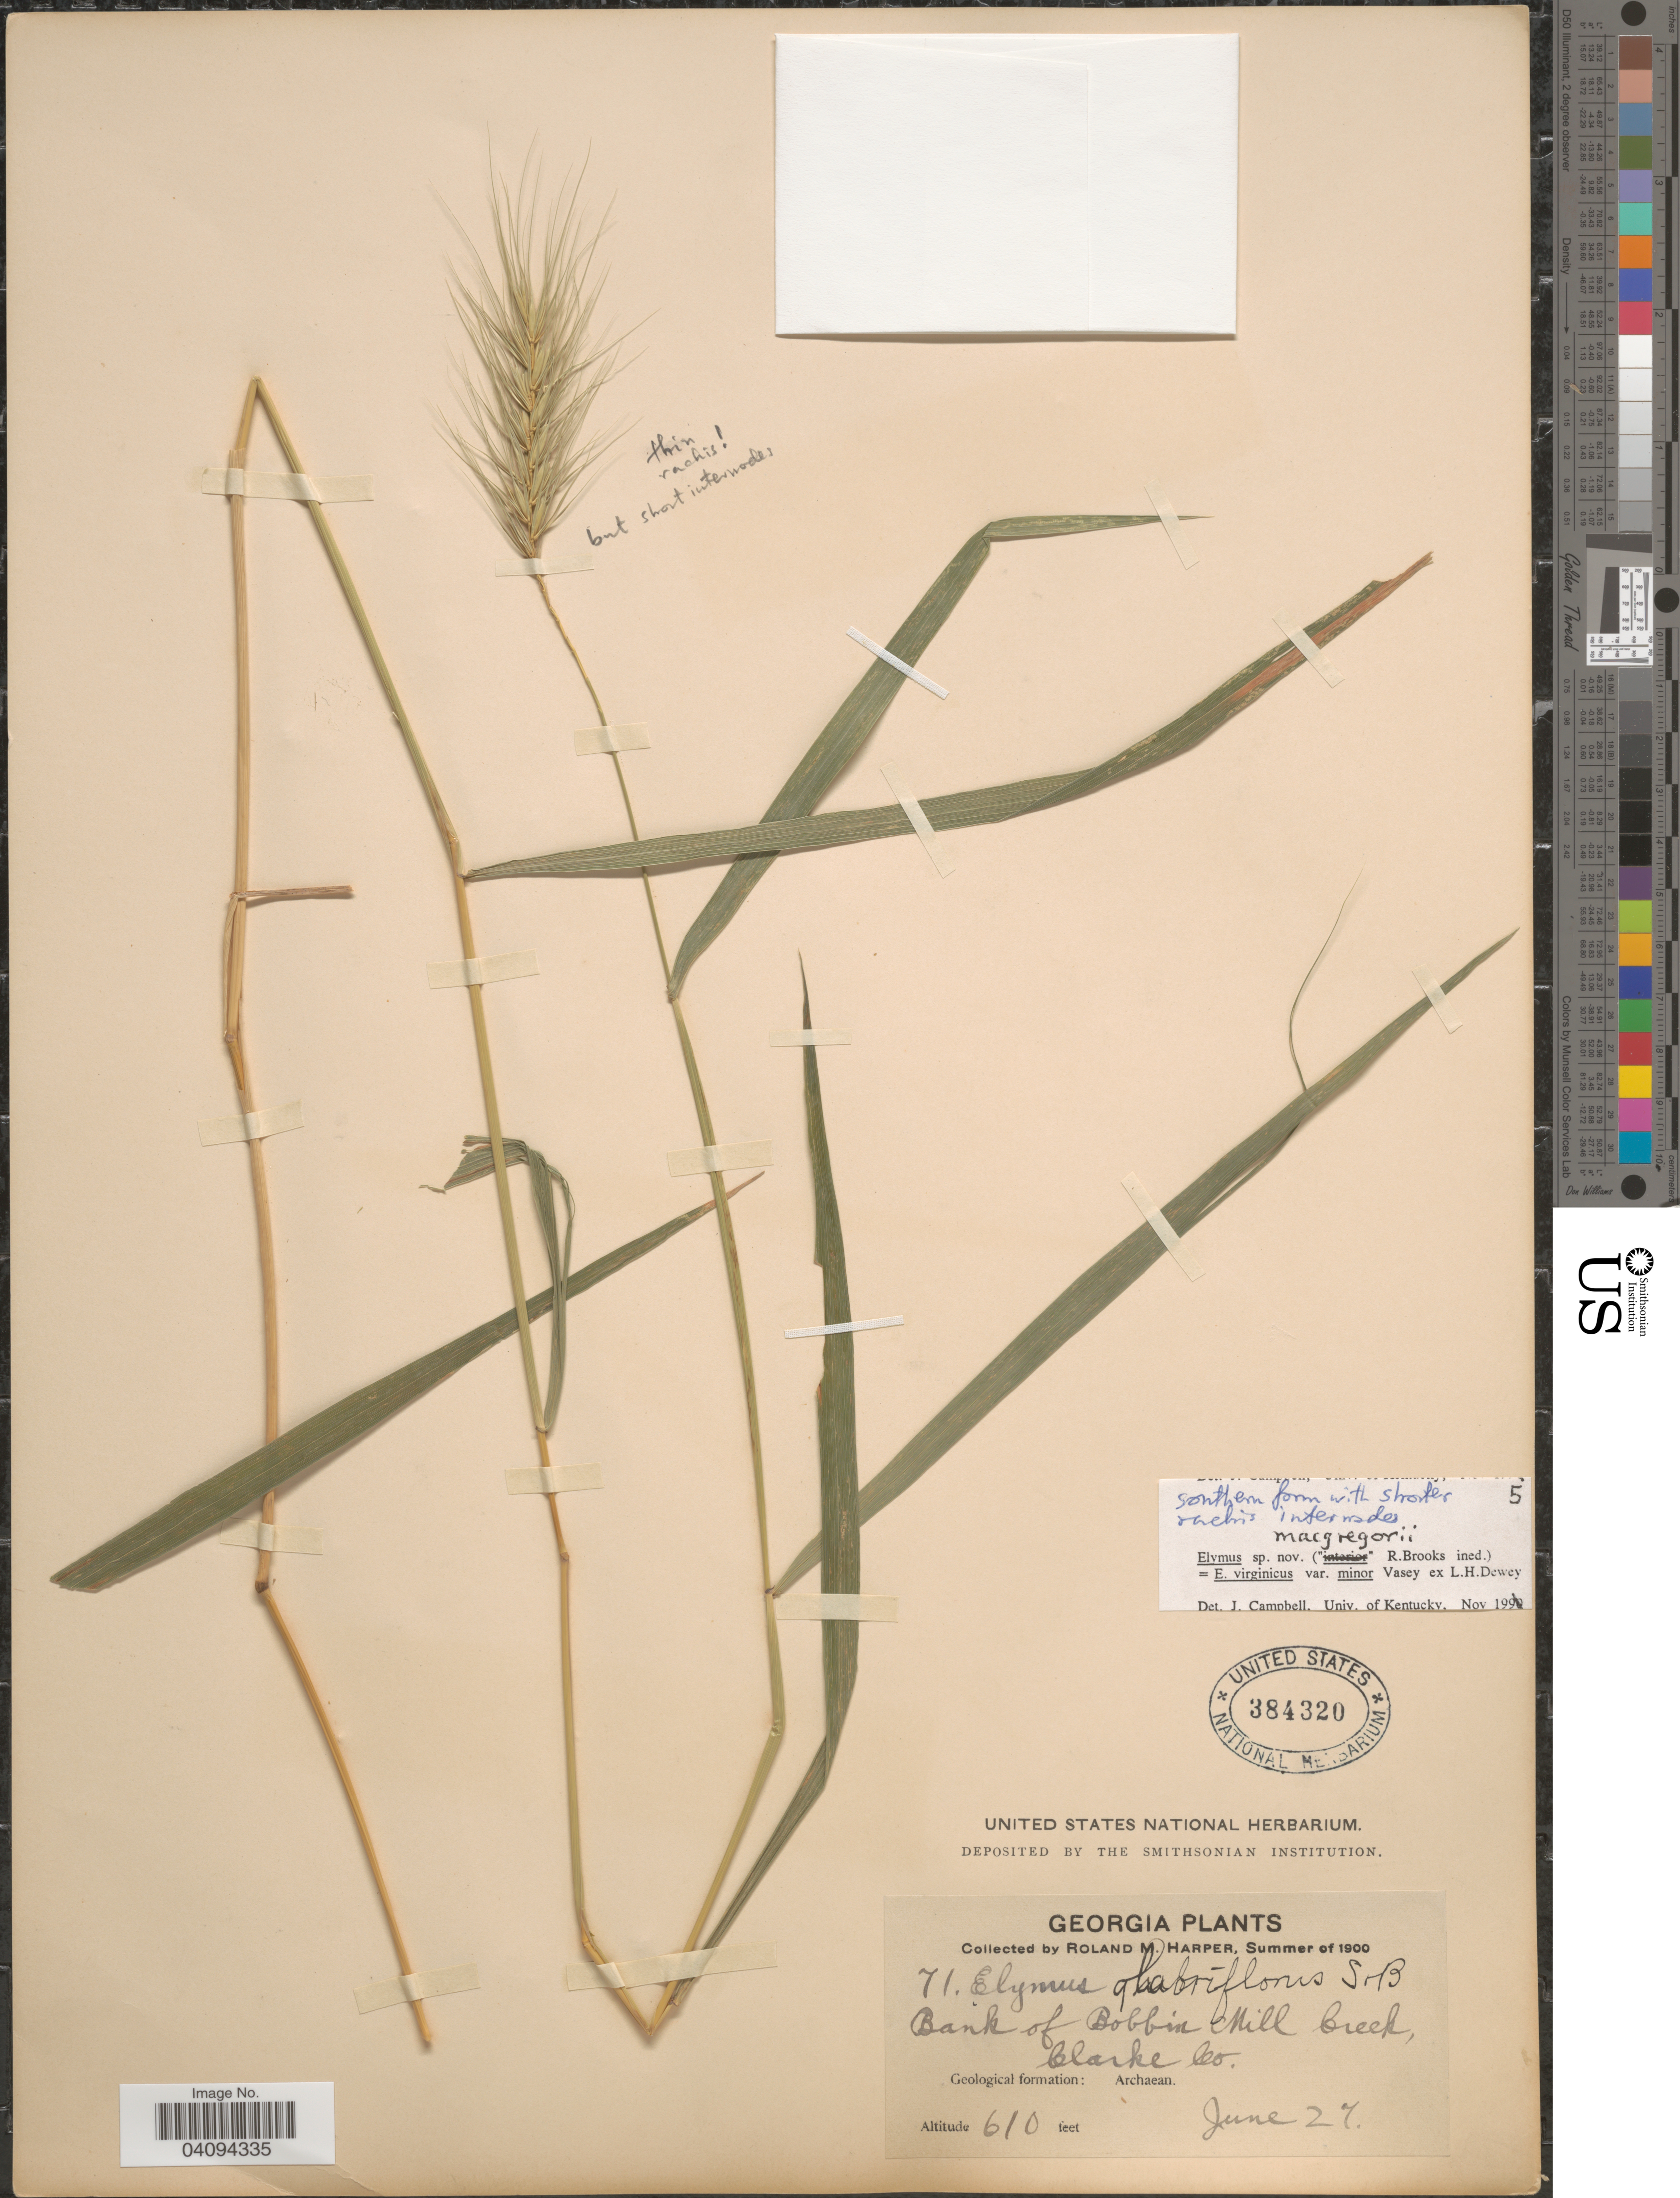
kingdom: Plantae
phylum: Tracheophyta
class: Liliopsida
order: Poales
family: Poaceae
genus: Elymus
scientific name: Elymus macgregorii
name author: R.E. Brooks & J.J.N. Campb.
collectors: R. M. Harper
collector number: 71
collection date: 1900-06-27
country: United States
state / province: Georgia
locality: Bank of Bobbin Mill Creek, Clarke Co. Geological formation: Archaean.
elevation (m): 186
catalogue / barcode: US 384320